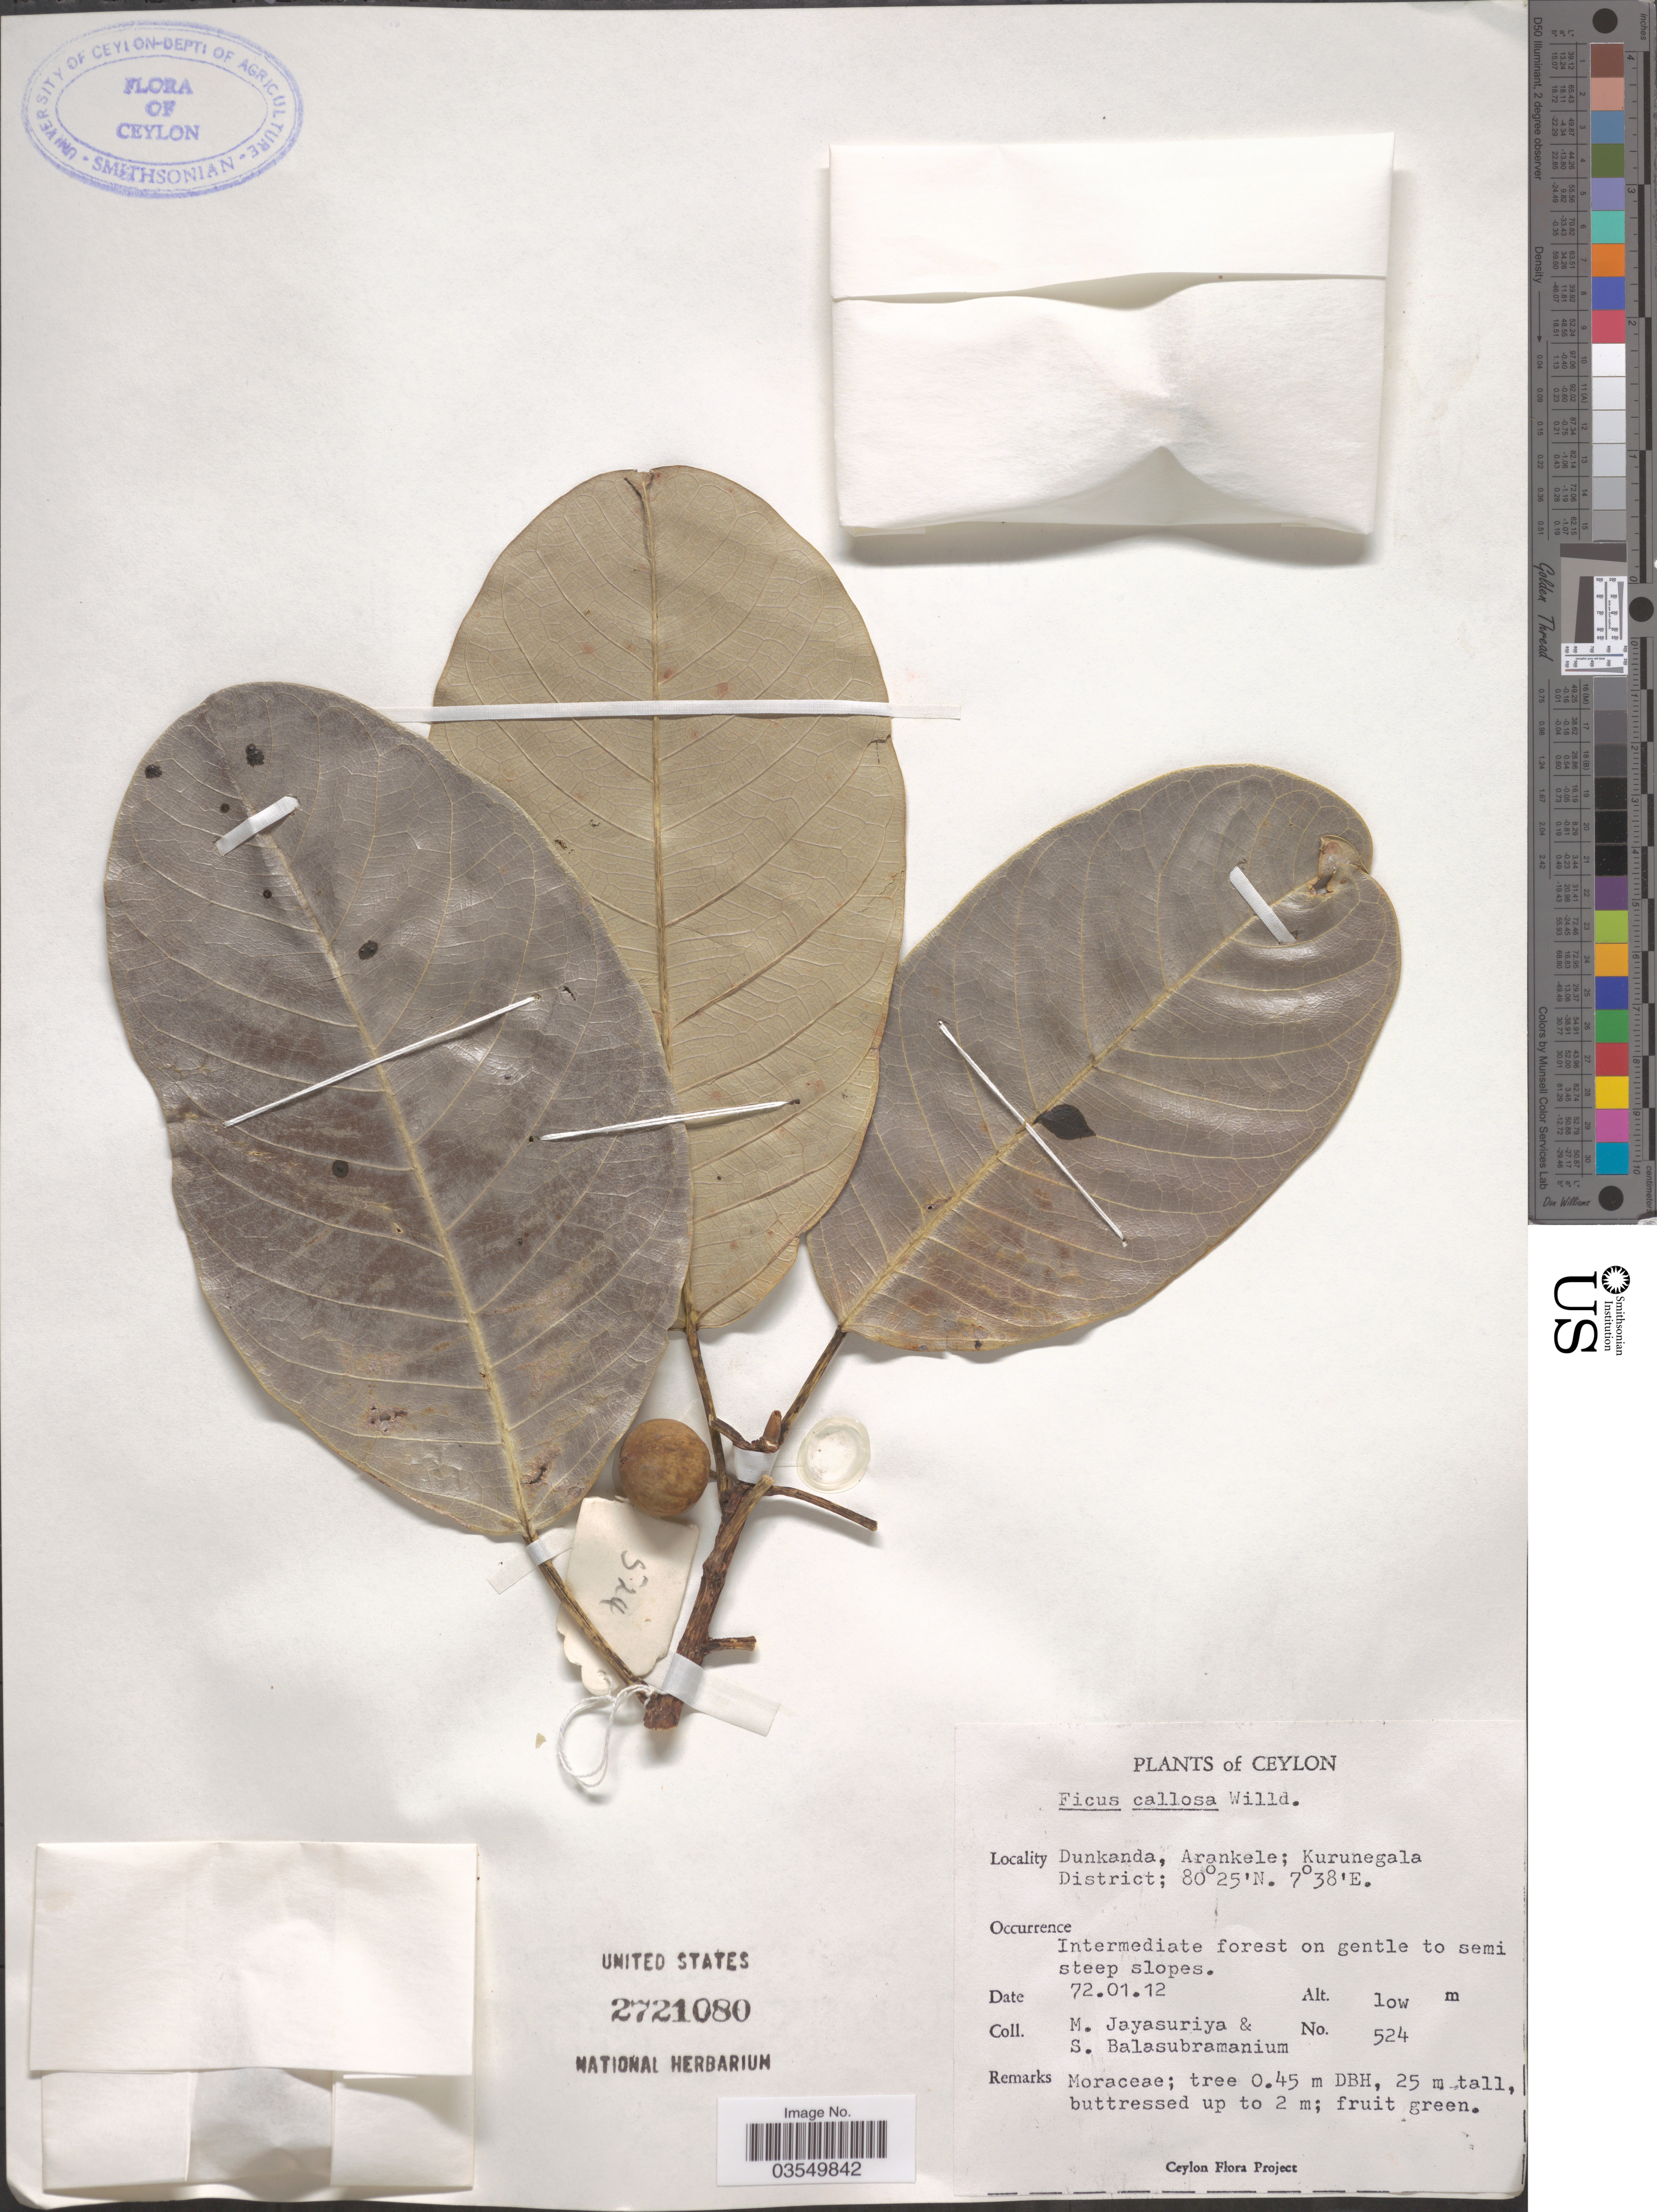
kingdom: Plantae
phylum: Tracheophyta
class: Magnoliopsida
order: Rosales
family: Moraceae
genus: Ficus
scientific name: Ficus callosa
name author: Willd.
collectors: M. Jayasuriya & S. Balasubramanium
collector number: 524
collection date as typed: Transcribed d/m/y: 12/1/72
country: Sri Lanka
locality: Ceylon. Dunkanda, Arankele; Kurunegala District.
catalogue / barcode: US 2721080